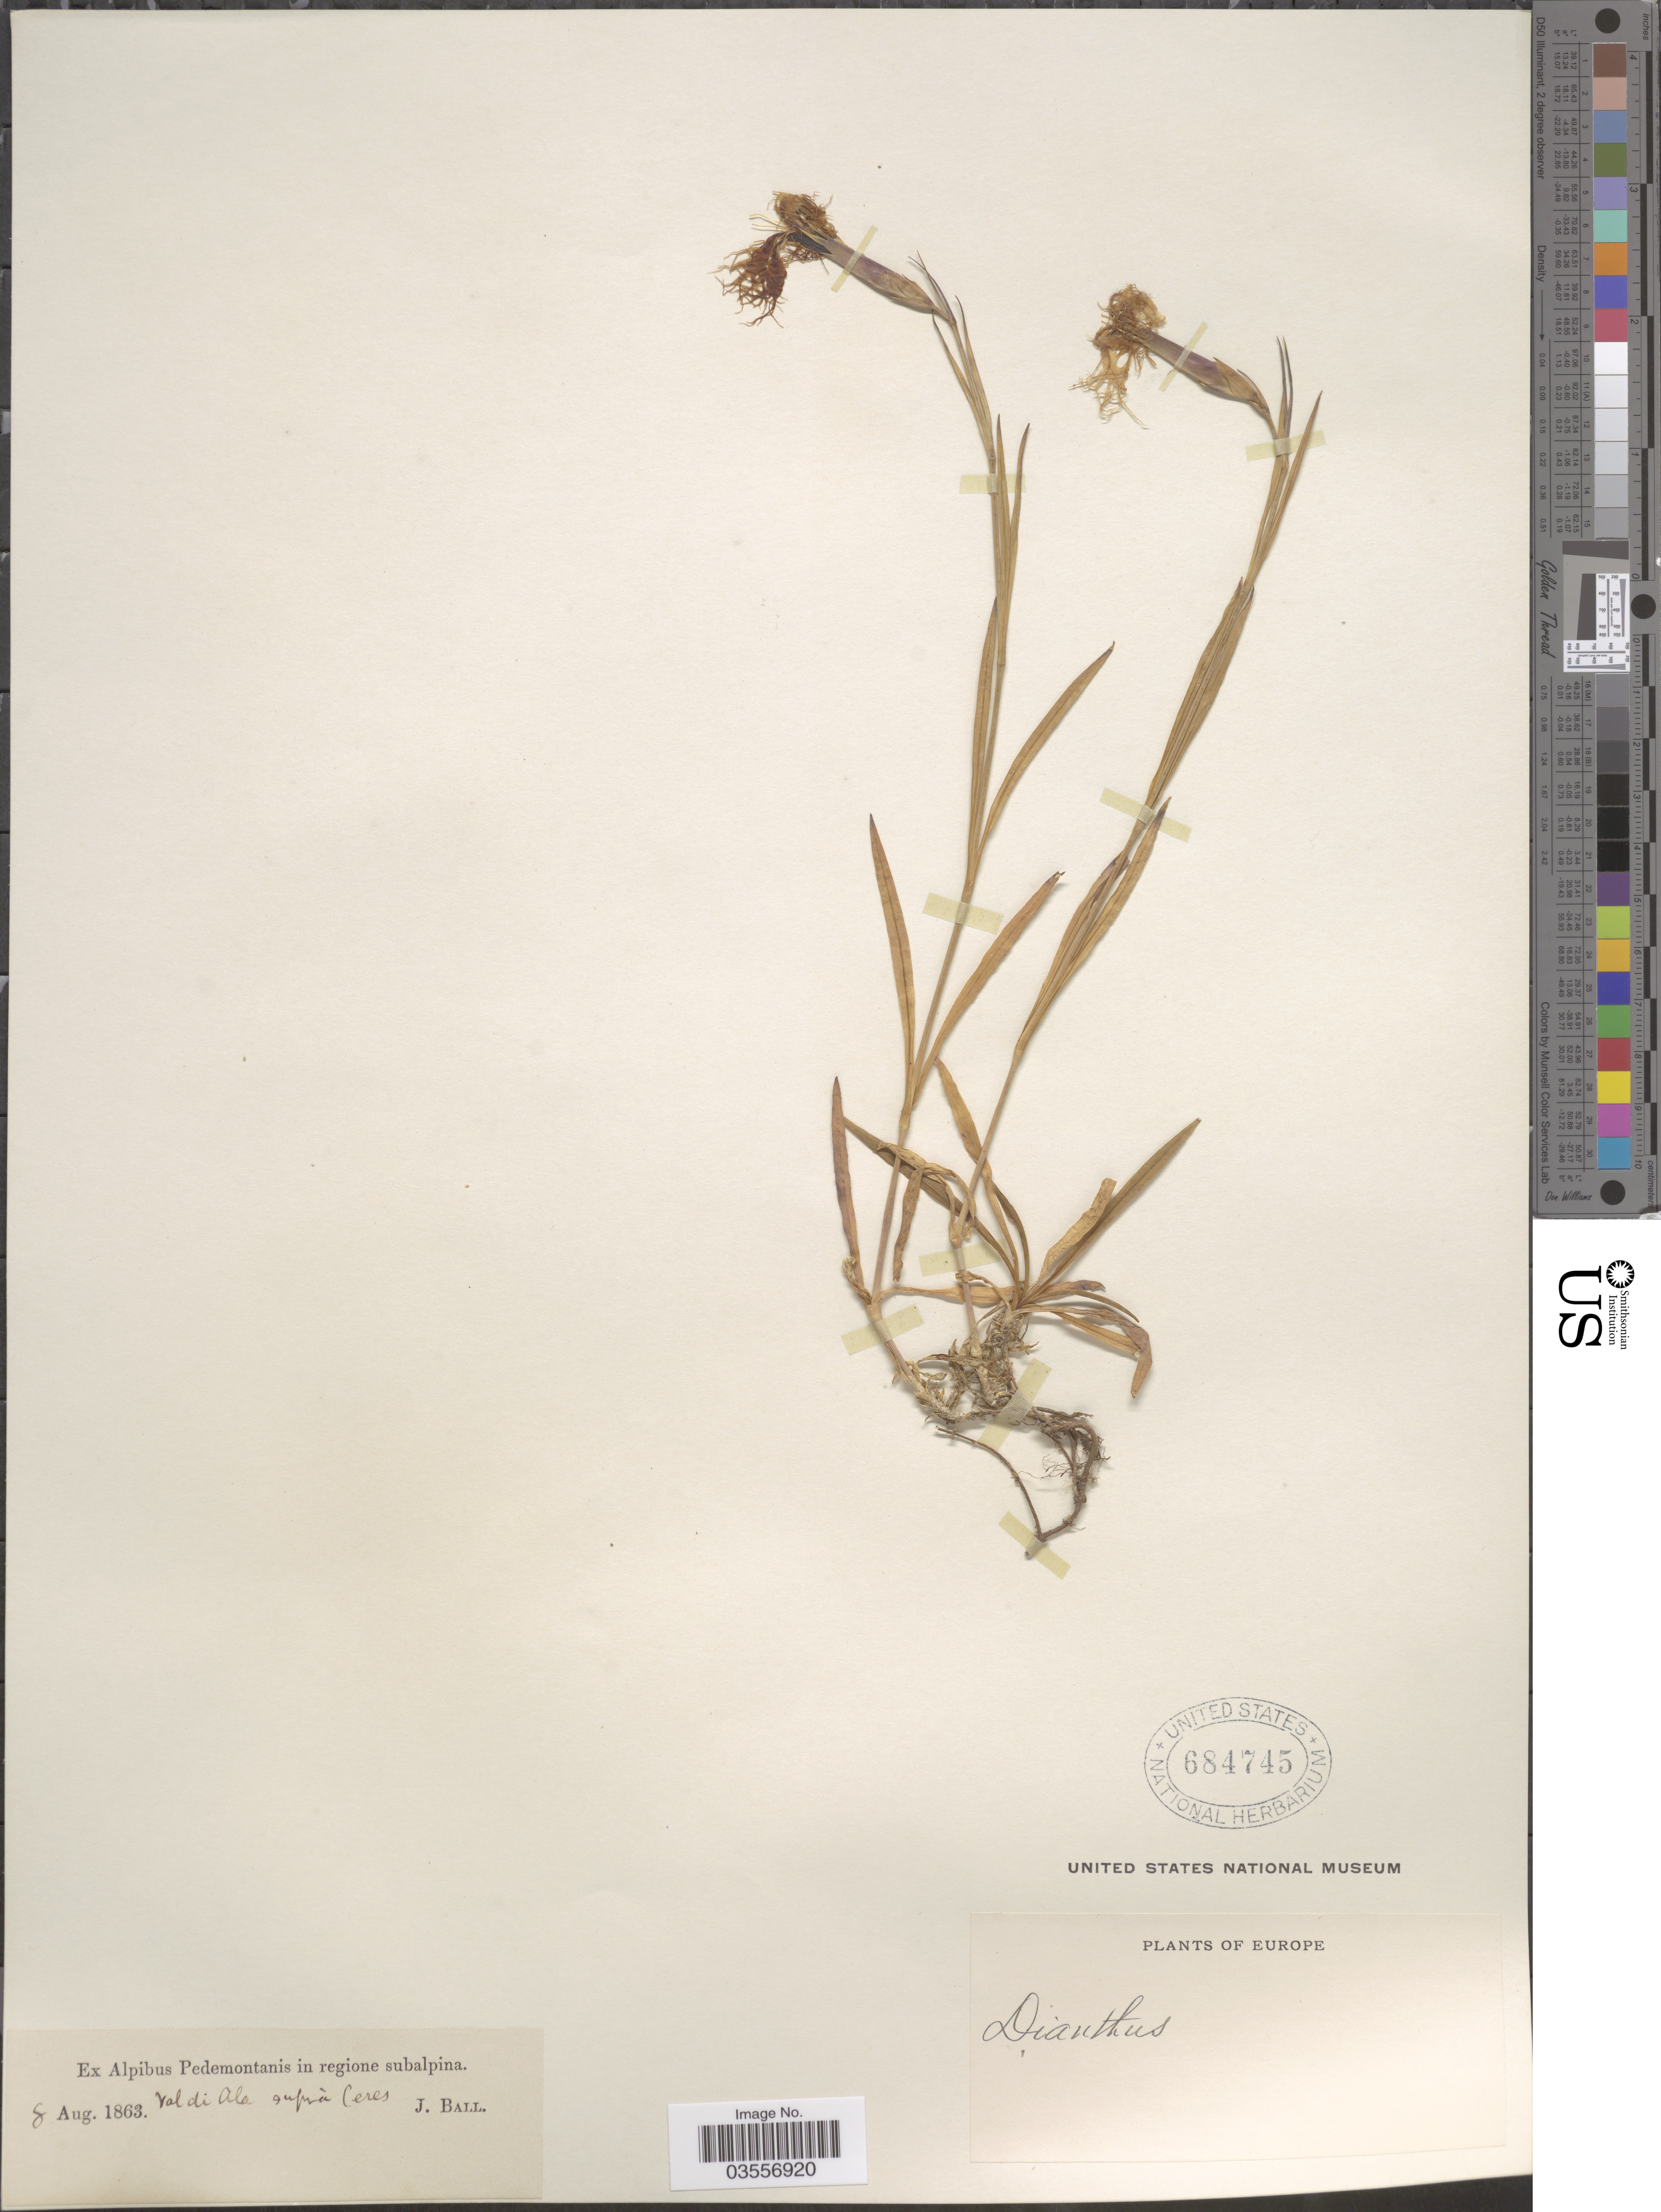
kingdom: Plantae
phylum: Tracheophyta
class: Magnoliopsida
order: Caryophyllales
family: Caryophyllaceae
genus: Dianthus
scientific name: Dianthus sp.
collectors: J. Ball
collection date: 1863-08-08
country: Italy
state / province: Piedmont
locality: Ex Alpibus Pedemontanis in regione subalpina. Val di Ala suprà Ceres.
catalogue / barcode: US 684745